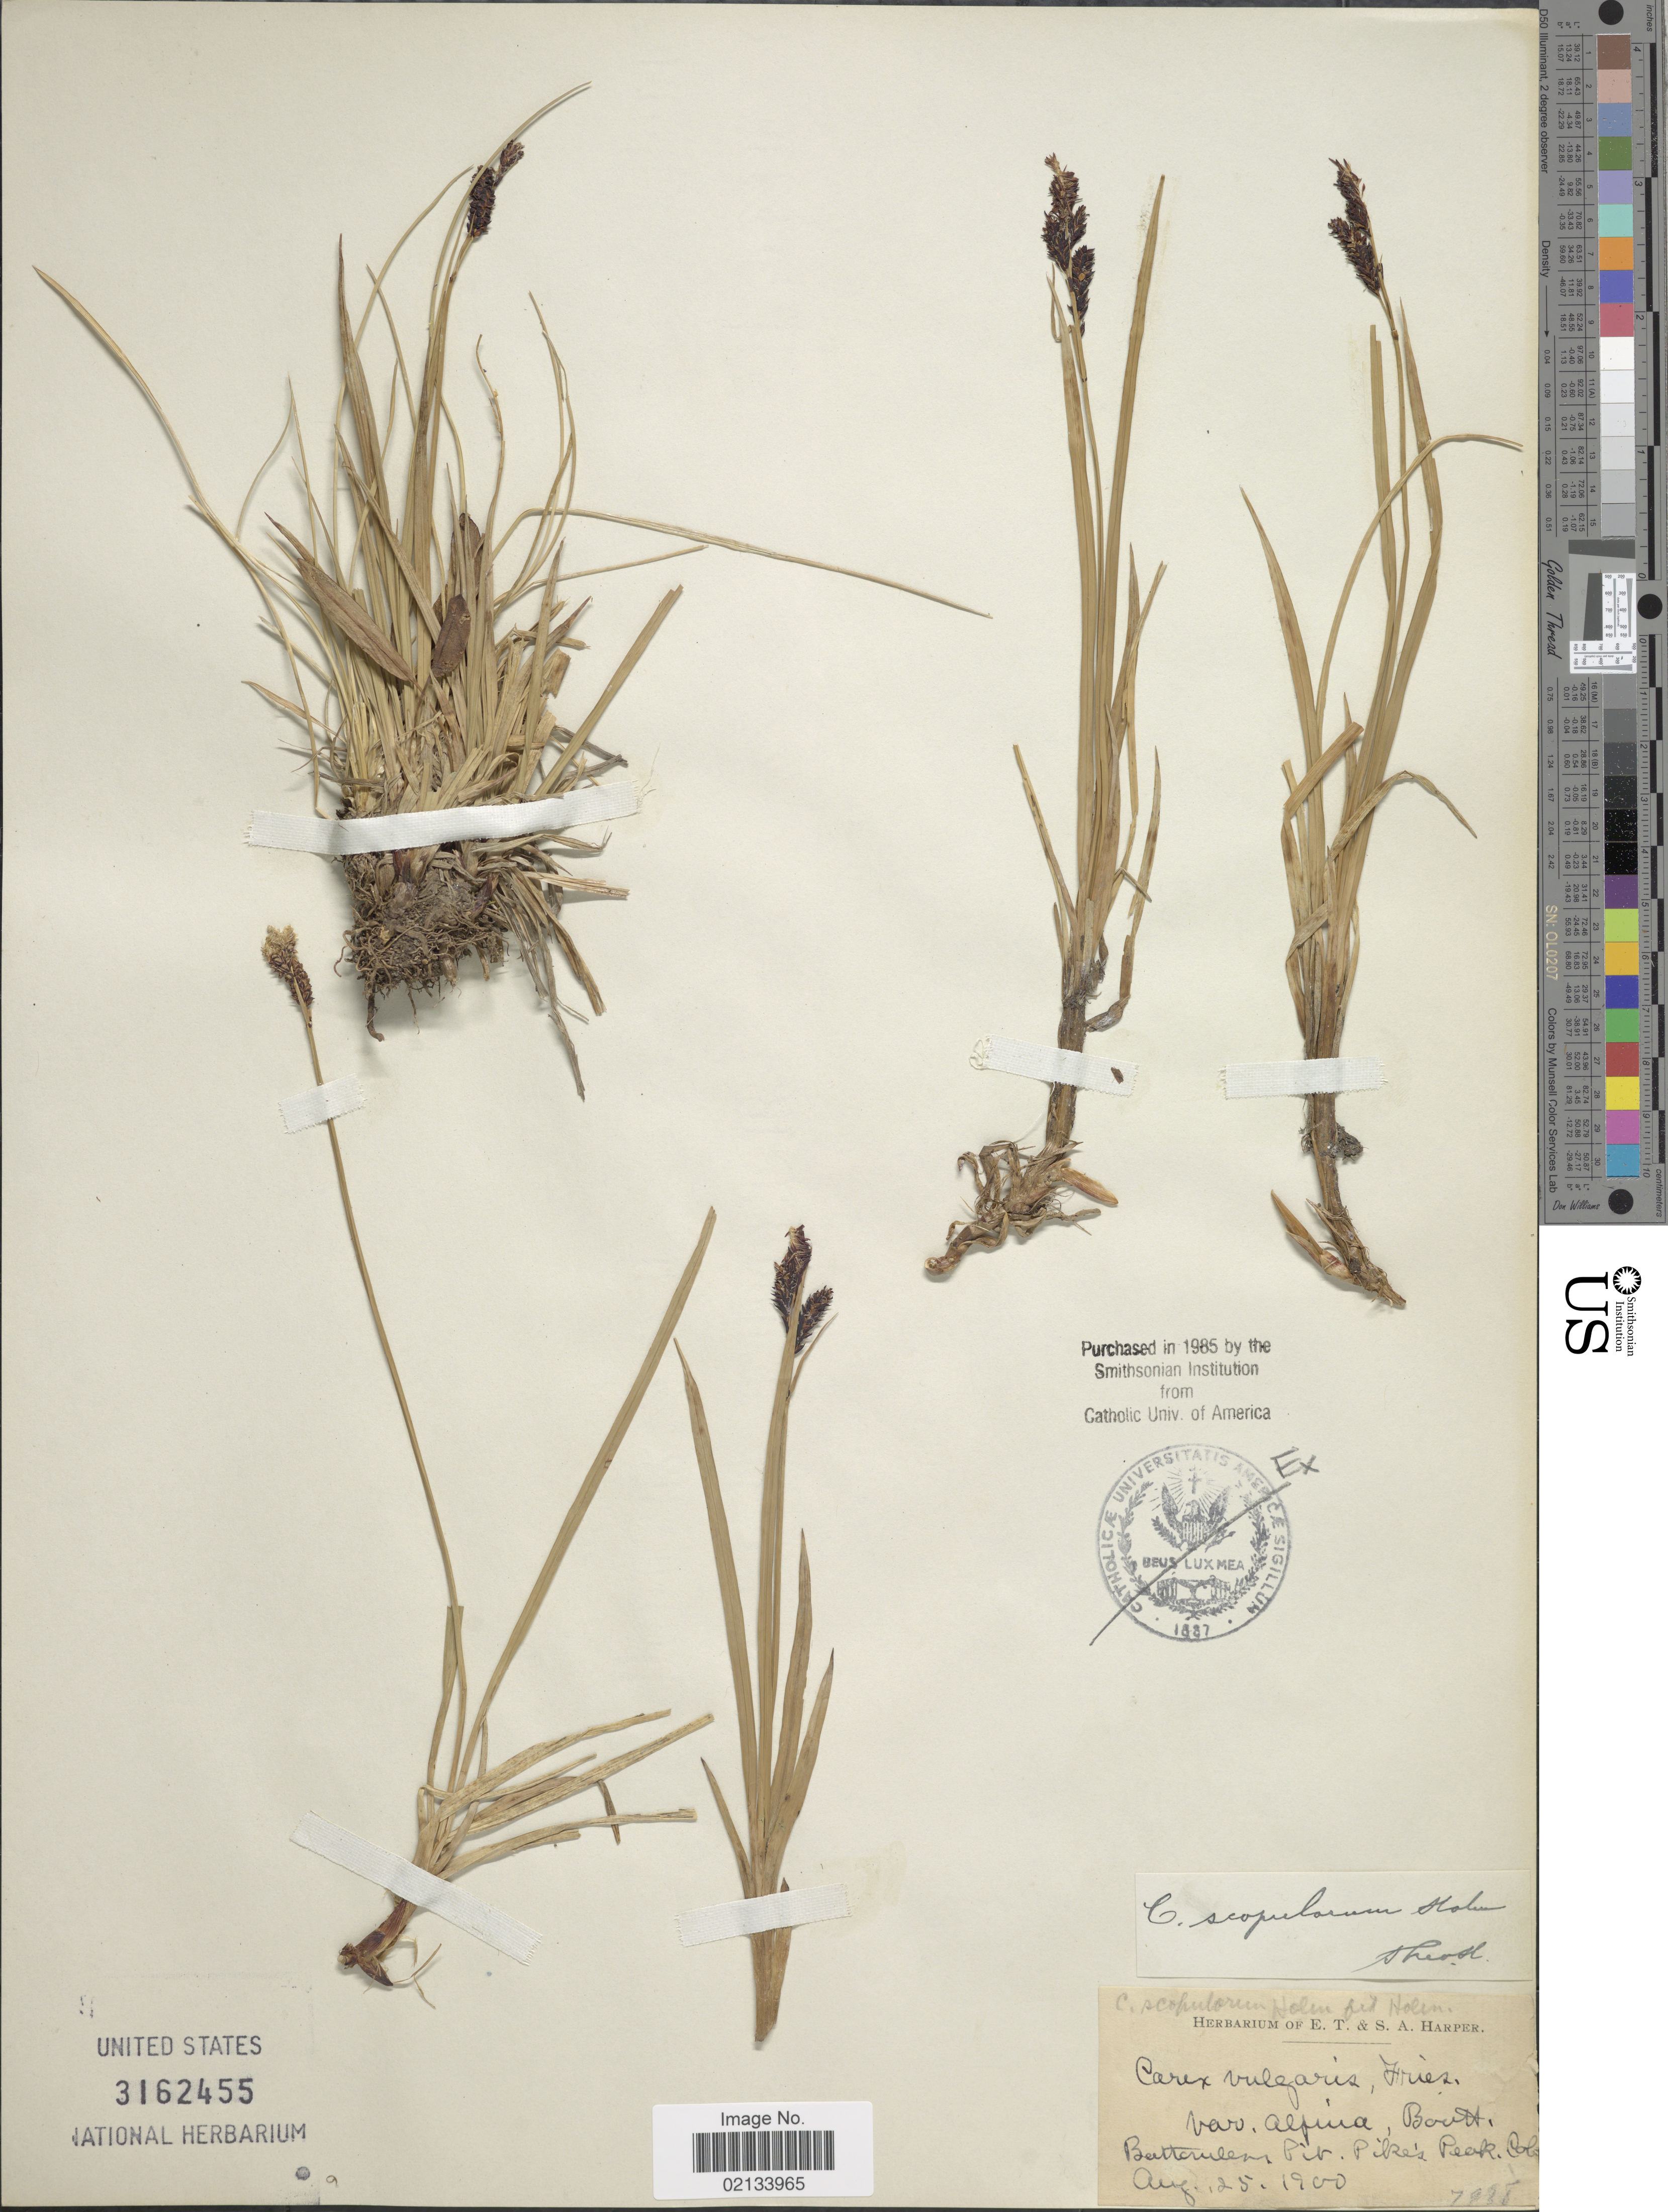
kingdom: Plantae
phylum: Tracheophyta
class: Liliopsida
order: Poales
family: Cyperaceae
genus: Carex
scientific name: Carex scopulorum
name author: Holm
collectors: ex herb. E. T. & S. A. Harper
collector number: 7938*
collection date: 1900-08-25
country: United States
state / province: Colorado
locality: Batterculens Pit. Pikes Peak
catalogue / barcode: US 3162455